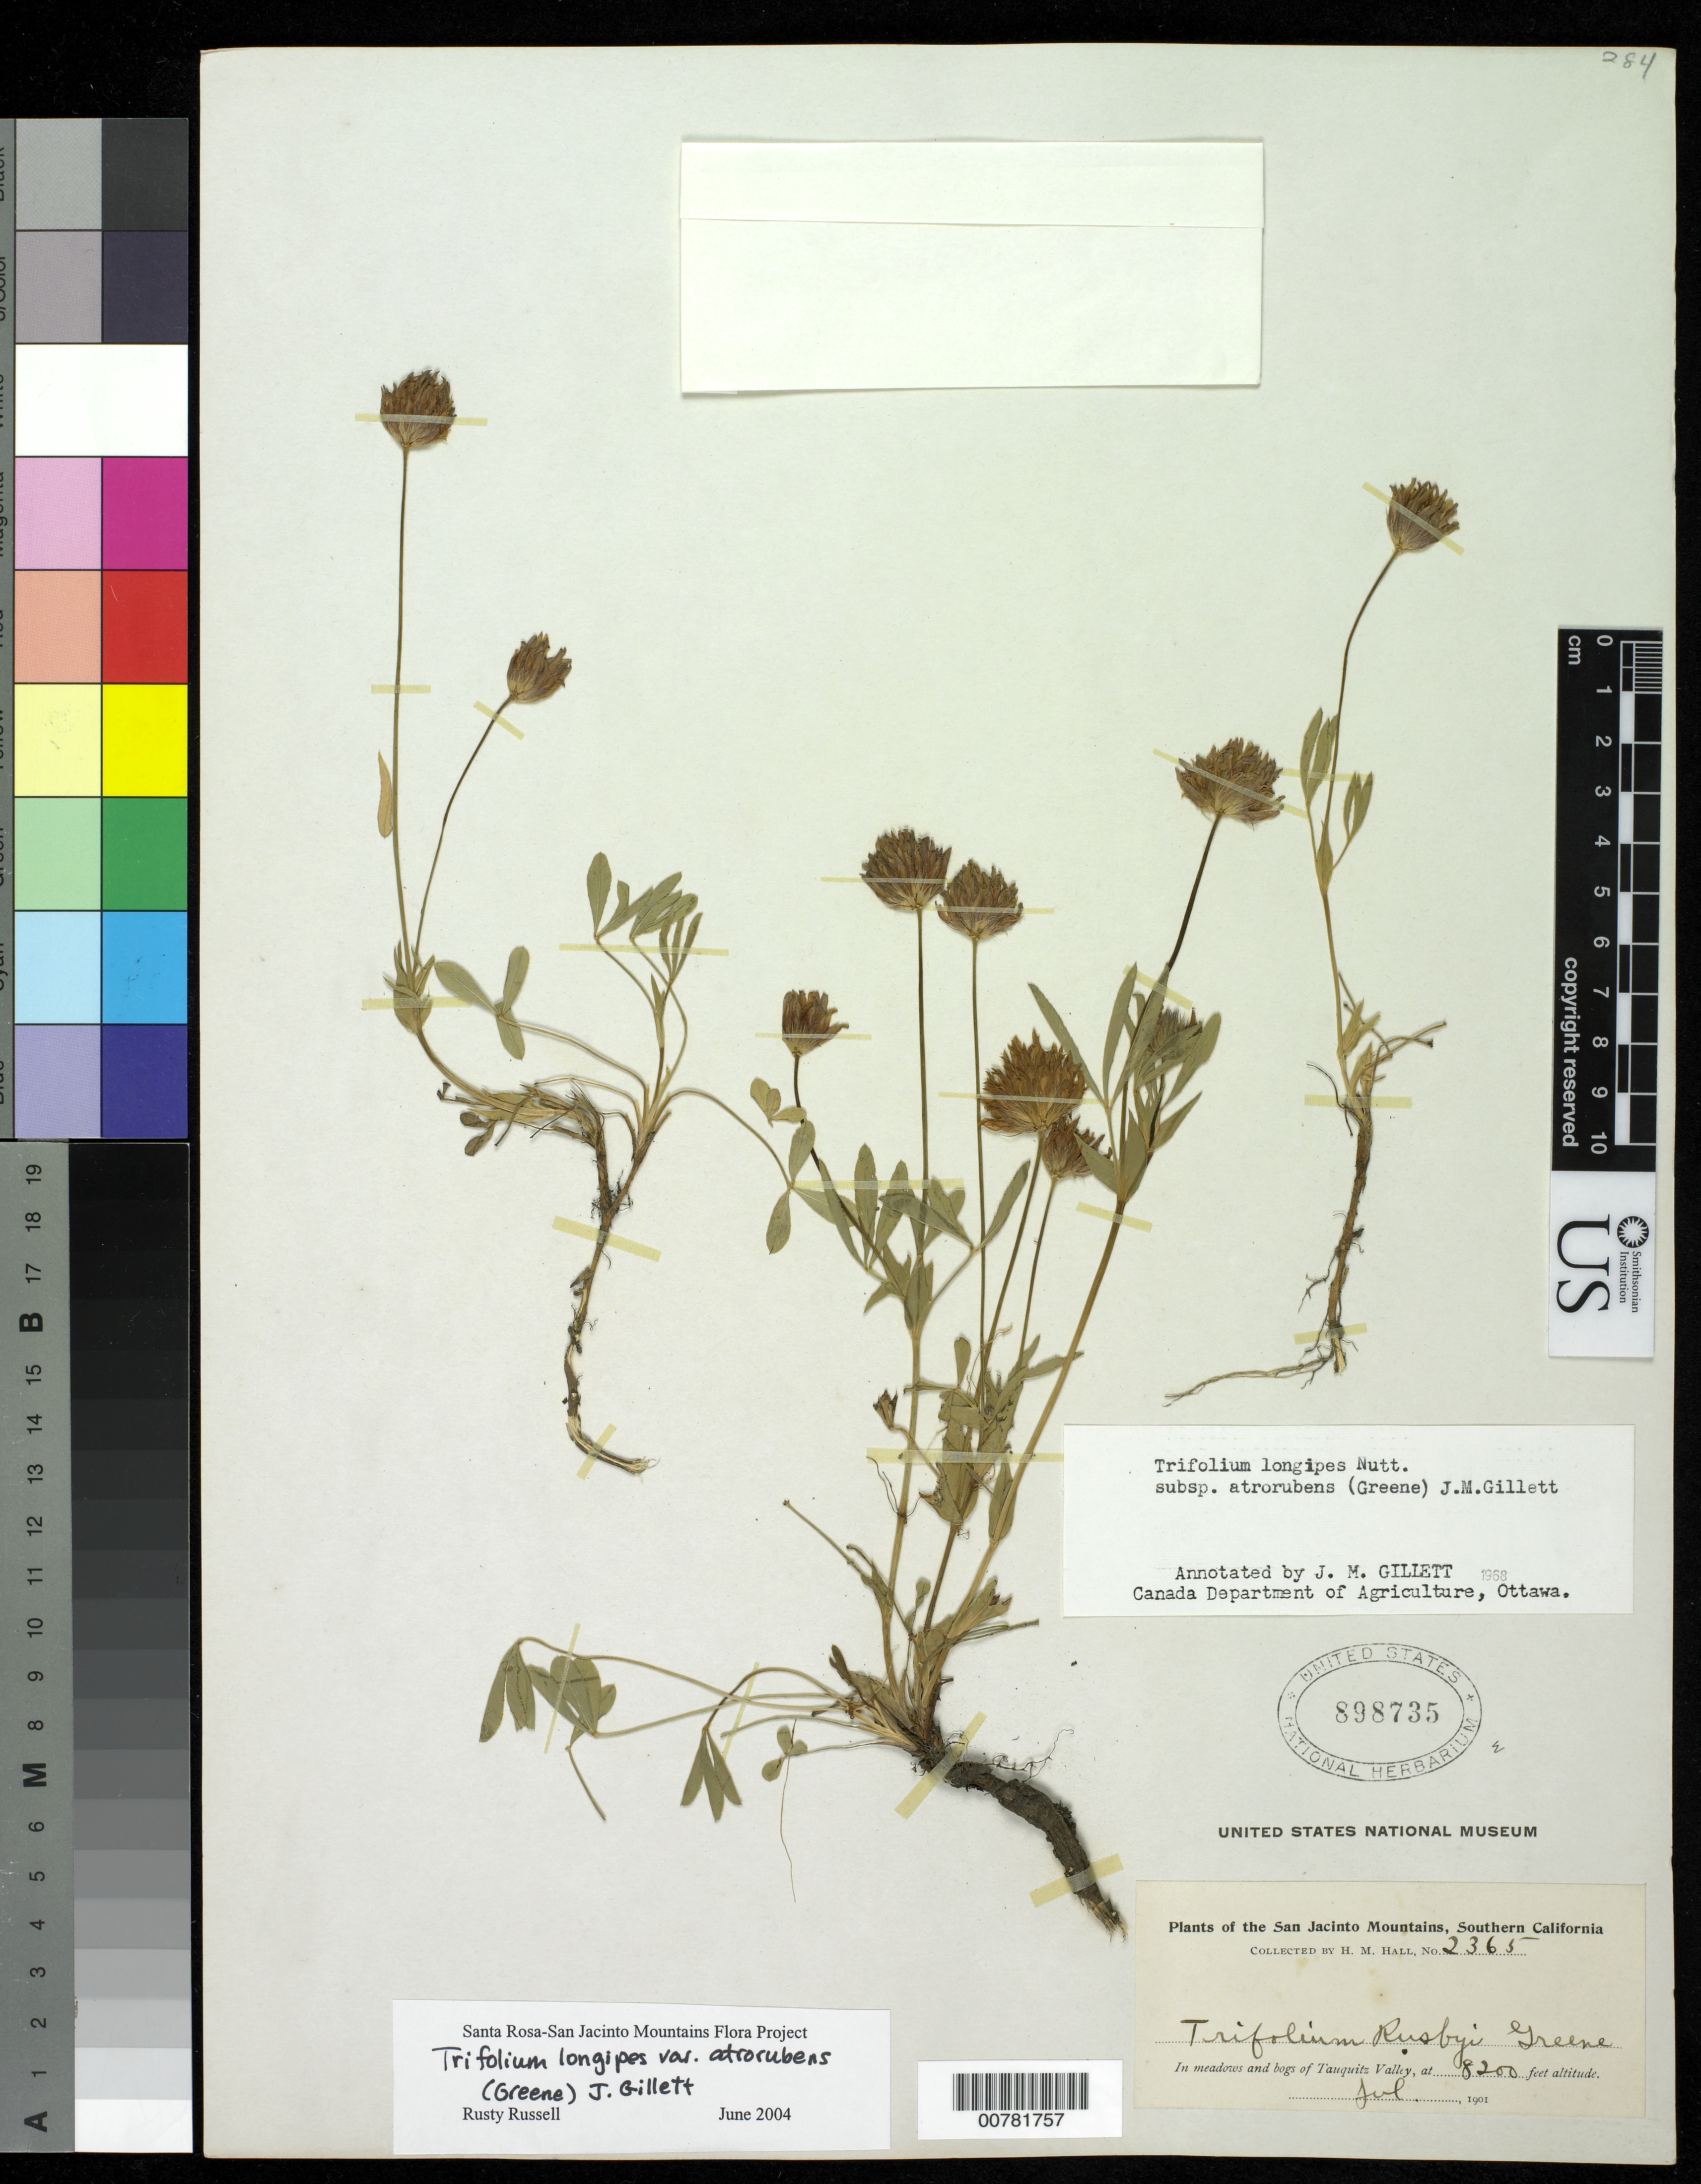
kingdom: Plantae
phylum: Tracheophyta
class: Magnoliopsida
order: Fabales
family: Fabaceae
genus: Trifolium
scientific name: Trifolium longipes subsp. atrorubens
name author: (Greene) J.M. Gillett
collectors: H. M. Hall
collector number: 2365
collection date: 1901-07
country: United States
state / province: California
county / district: Riverside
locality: The San Jacinto Mountains, Southern California, In meadows and bogs of Tauquitz Valley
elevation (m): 2499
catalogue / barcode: US 898735